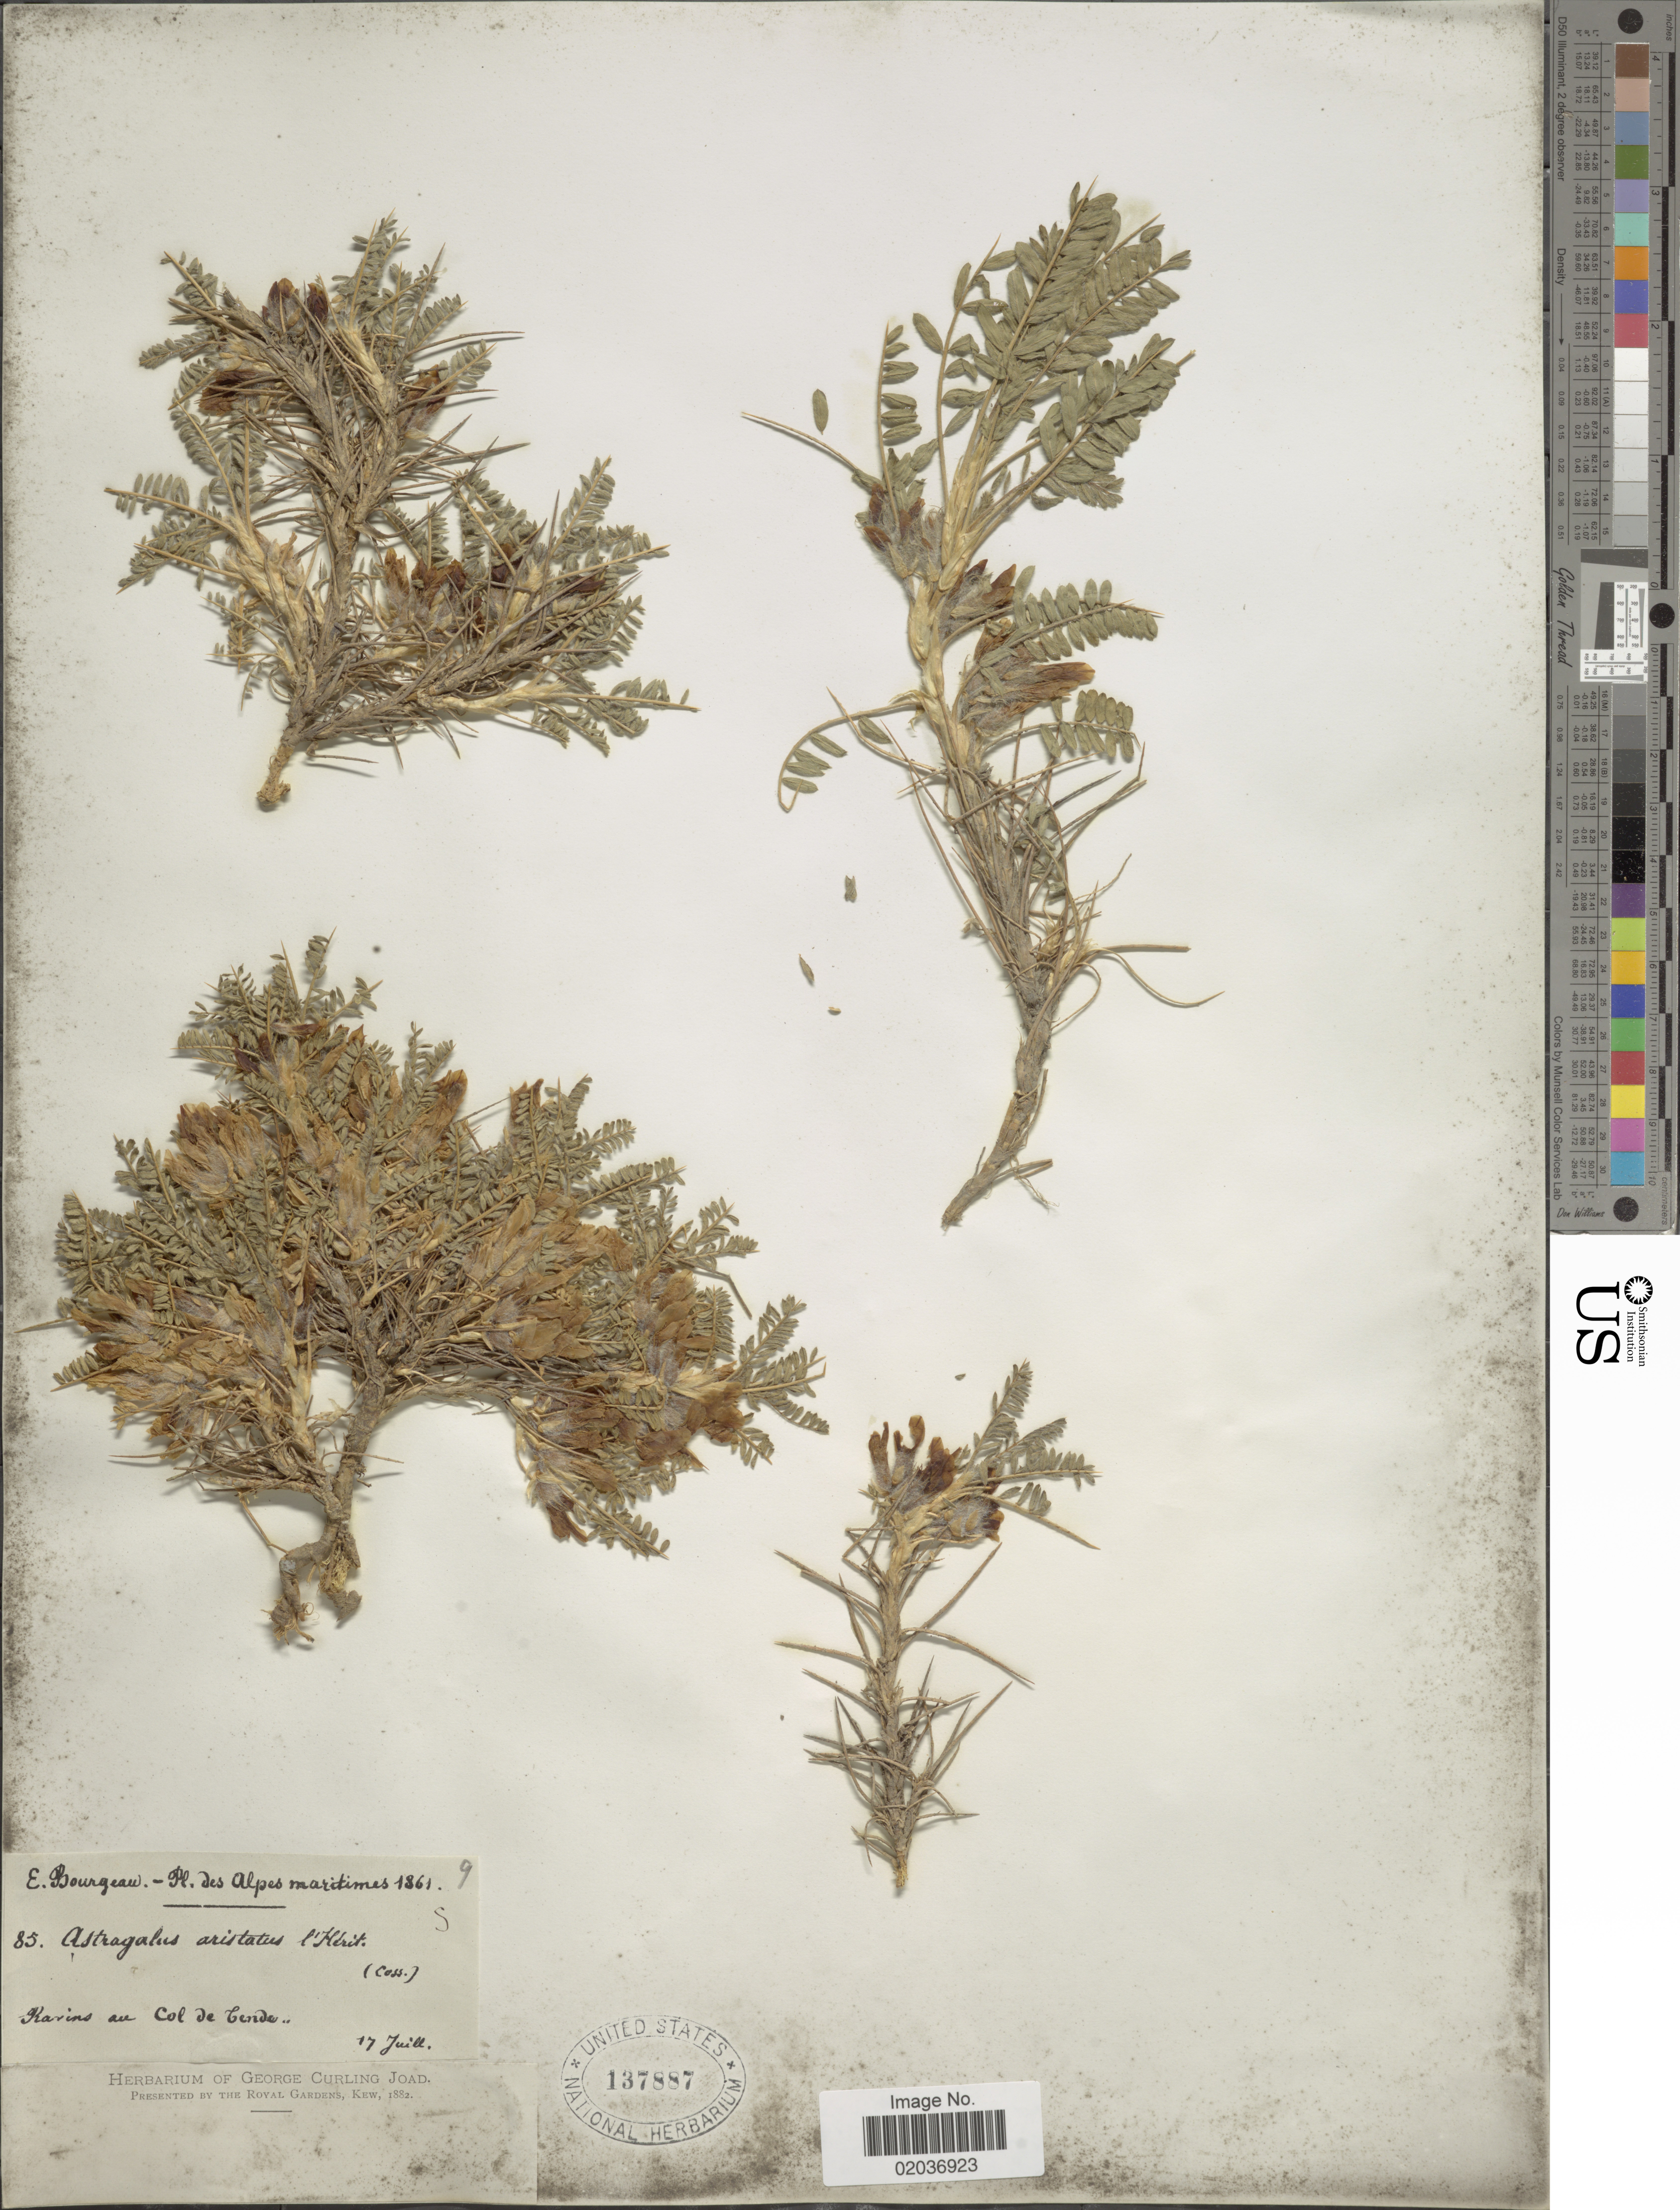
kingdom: Plantae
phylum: Tracheophyta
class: Magnoliopsida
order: Fabales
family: Fabaceae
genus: Astragalus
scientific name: Astragalus aristatus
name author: L'Hér.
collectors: E. Bourgeau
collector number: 85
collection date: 1861-07-17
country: France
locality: Alpes maritimes. Rarins au Col de Cende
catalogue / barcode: US 137887